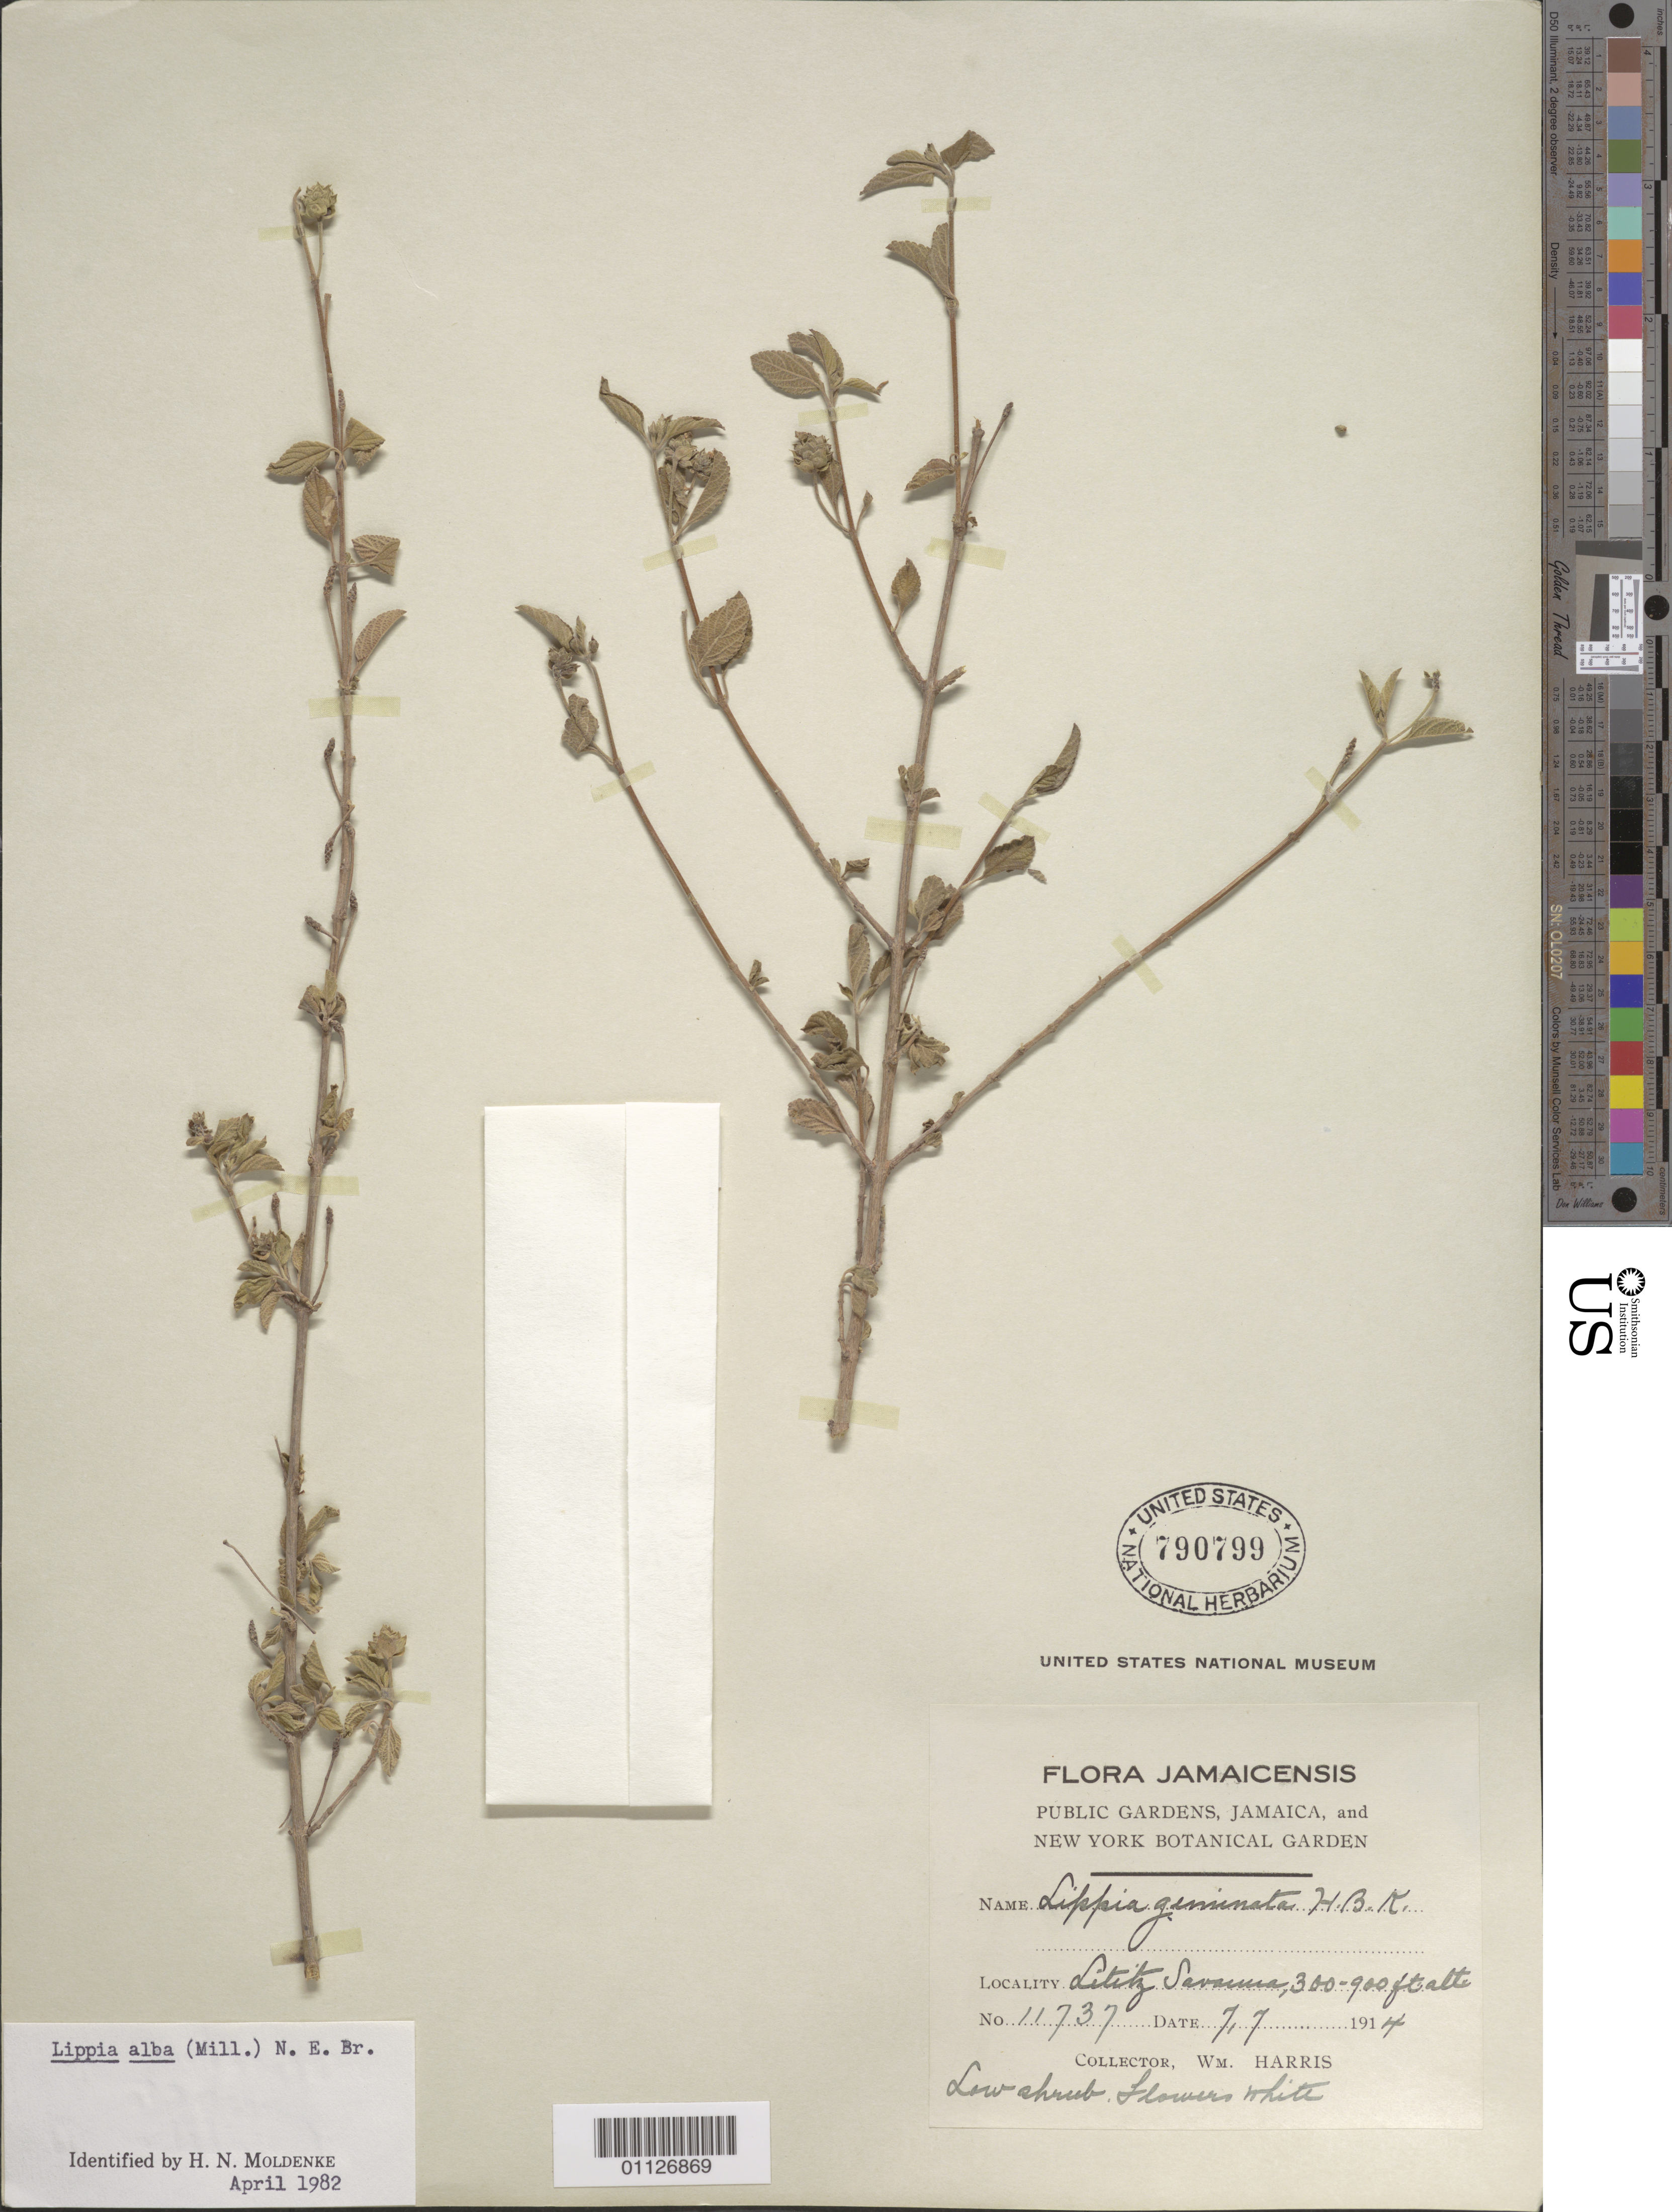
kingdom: Plantae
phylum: Tracheophyta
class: Magnoliopsida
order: Lamiales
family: Verbenaceae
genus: Lippia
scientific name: Lippia alba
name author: (Mill.) N.E. Br. ex Britton & P. Wilson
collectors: W. Harris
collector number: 11737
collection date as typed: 07 Jul 1914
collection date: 1914-07-07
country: Jamaica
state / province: Manchester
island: Jamaica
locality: Lititz Savanna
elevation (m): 91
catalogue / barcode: US 790799